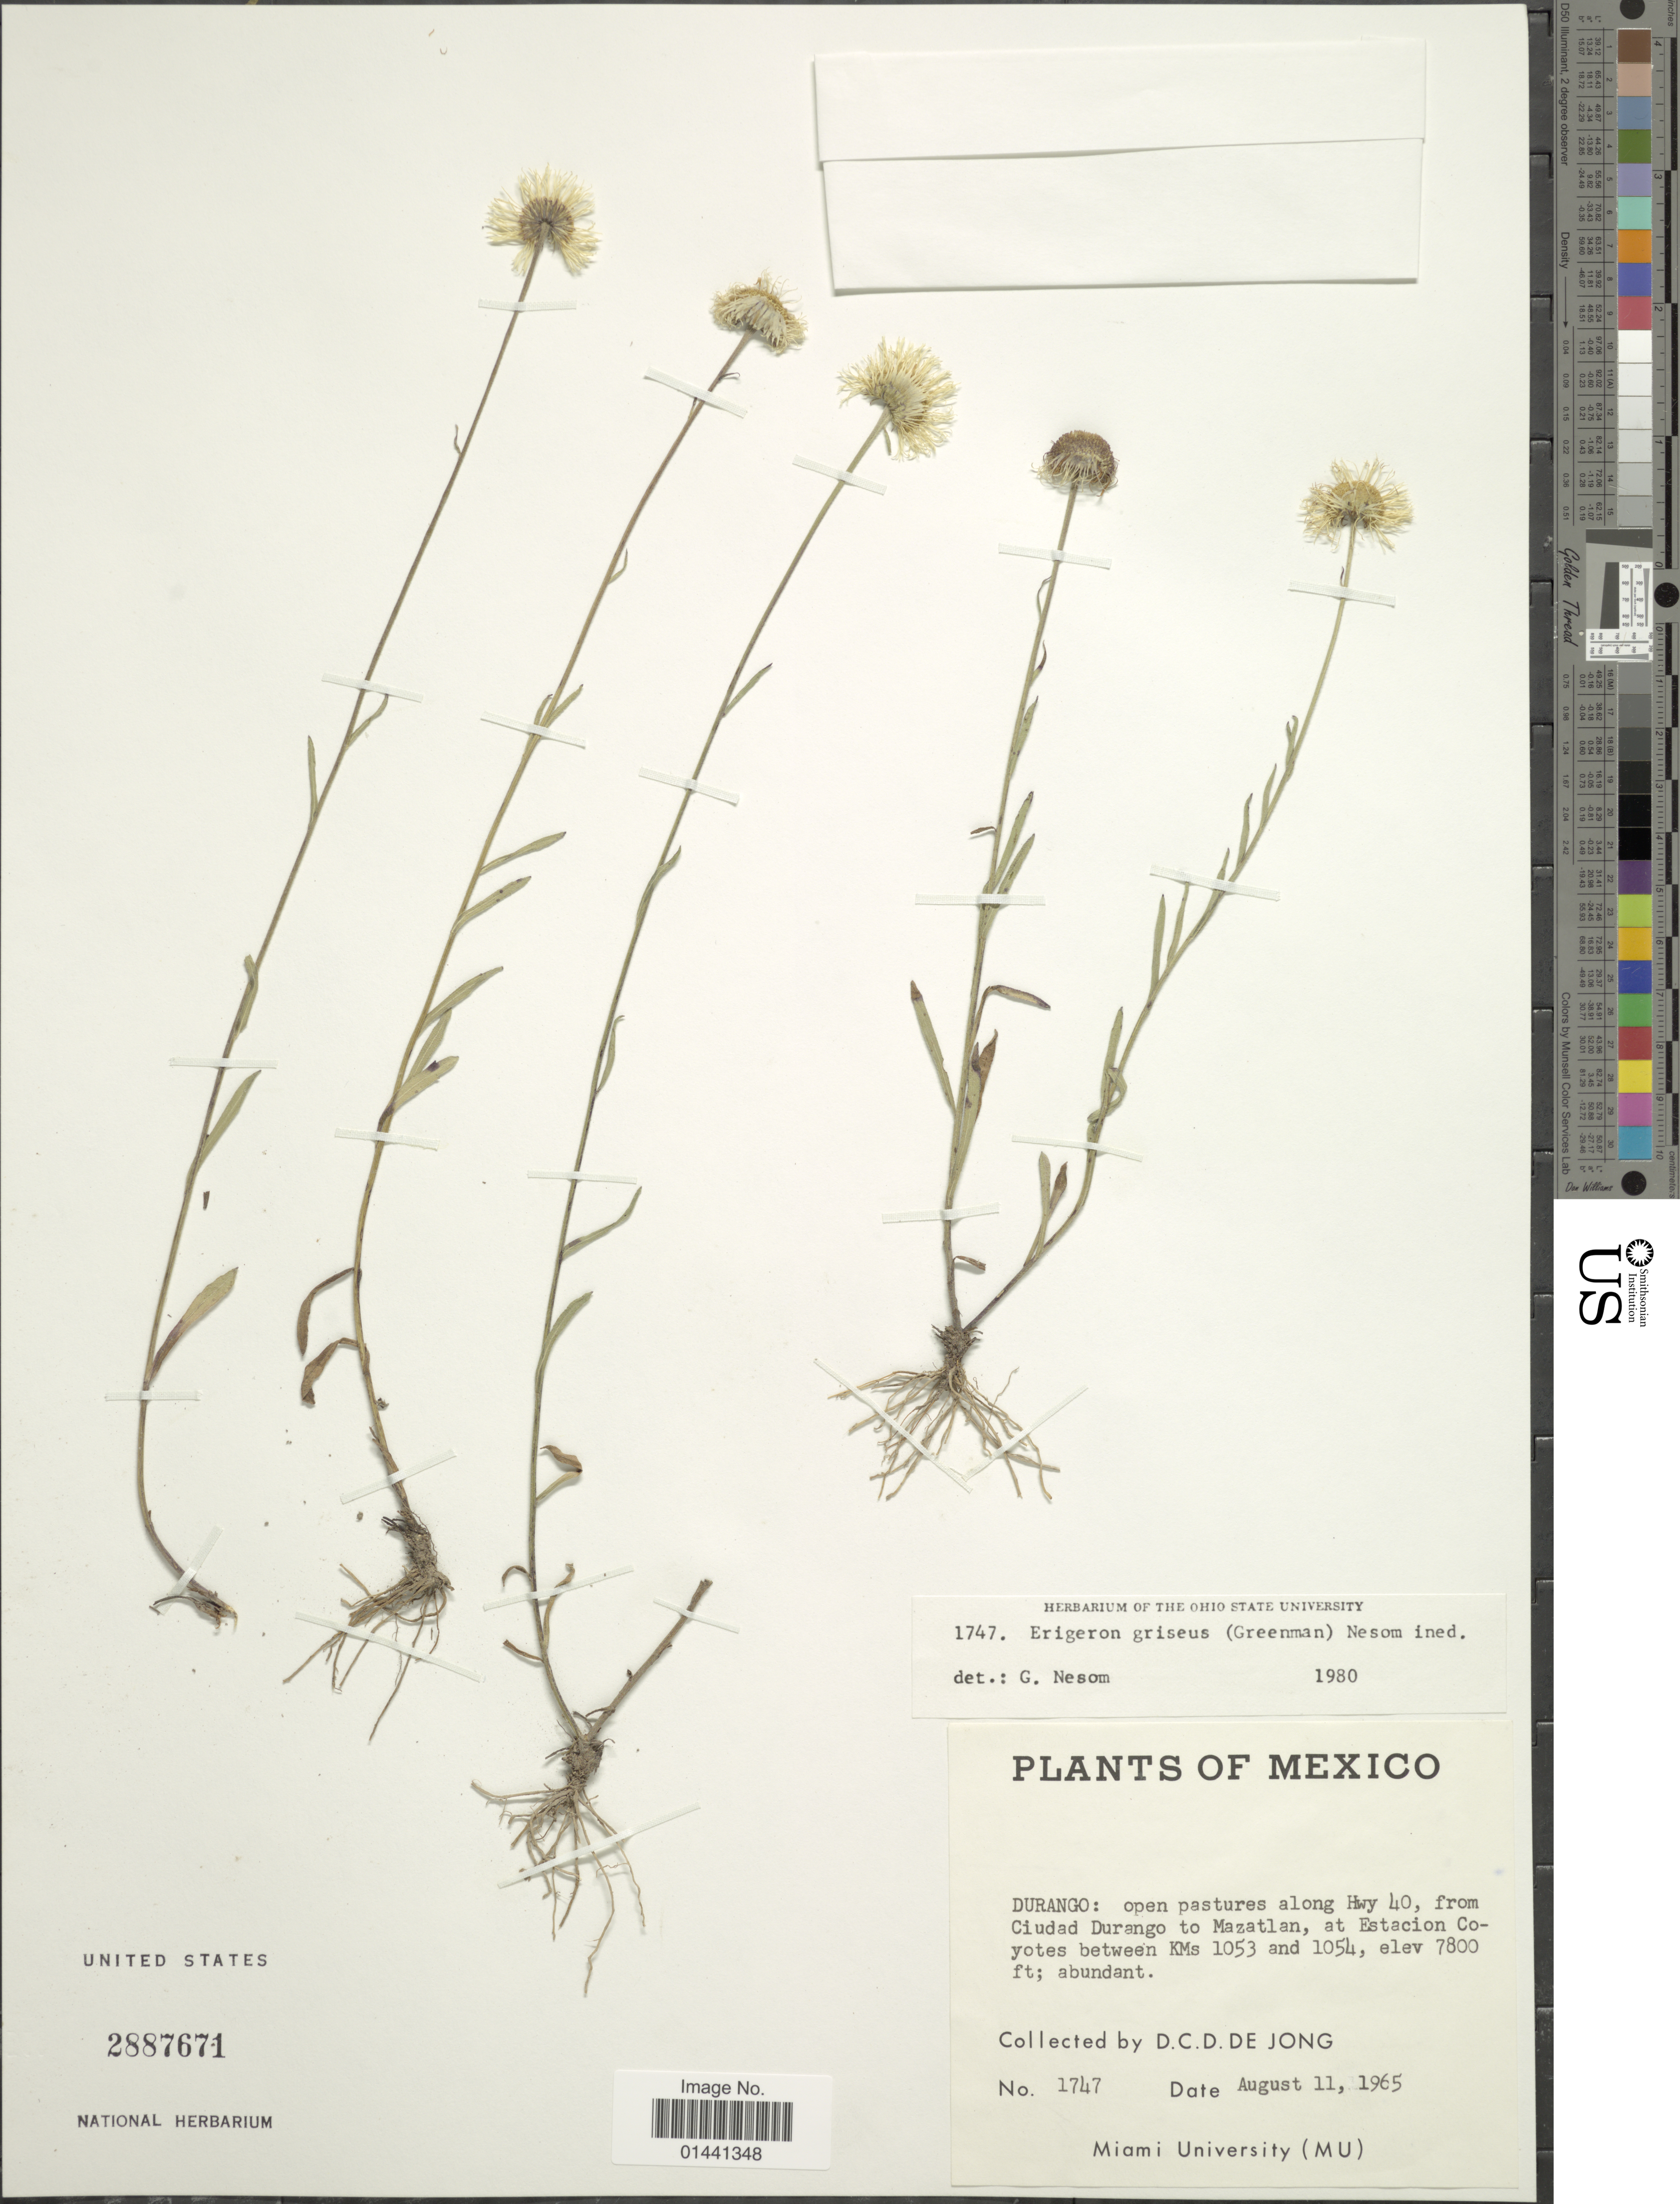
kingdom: Plantae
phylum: Tracheophyta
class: Magnoliopsida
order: Asterales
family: Asteraceae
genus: Erigeron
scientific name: Erigeron griseus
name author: (Greenm.) G.L. Nesom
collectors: D. De Jong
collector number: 1747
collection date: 1965-08-11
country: Mexico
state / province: Durango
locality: Open pastures along Hwy 40, from Ciudad to Mazatlan, at Estacion Coyotes between KMs 1053 and 1054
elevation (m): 2377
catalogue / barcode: US 2887671